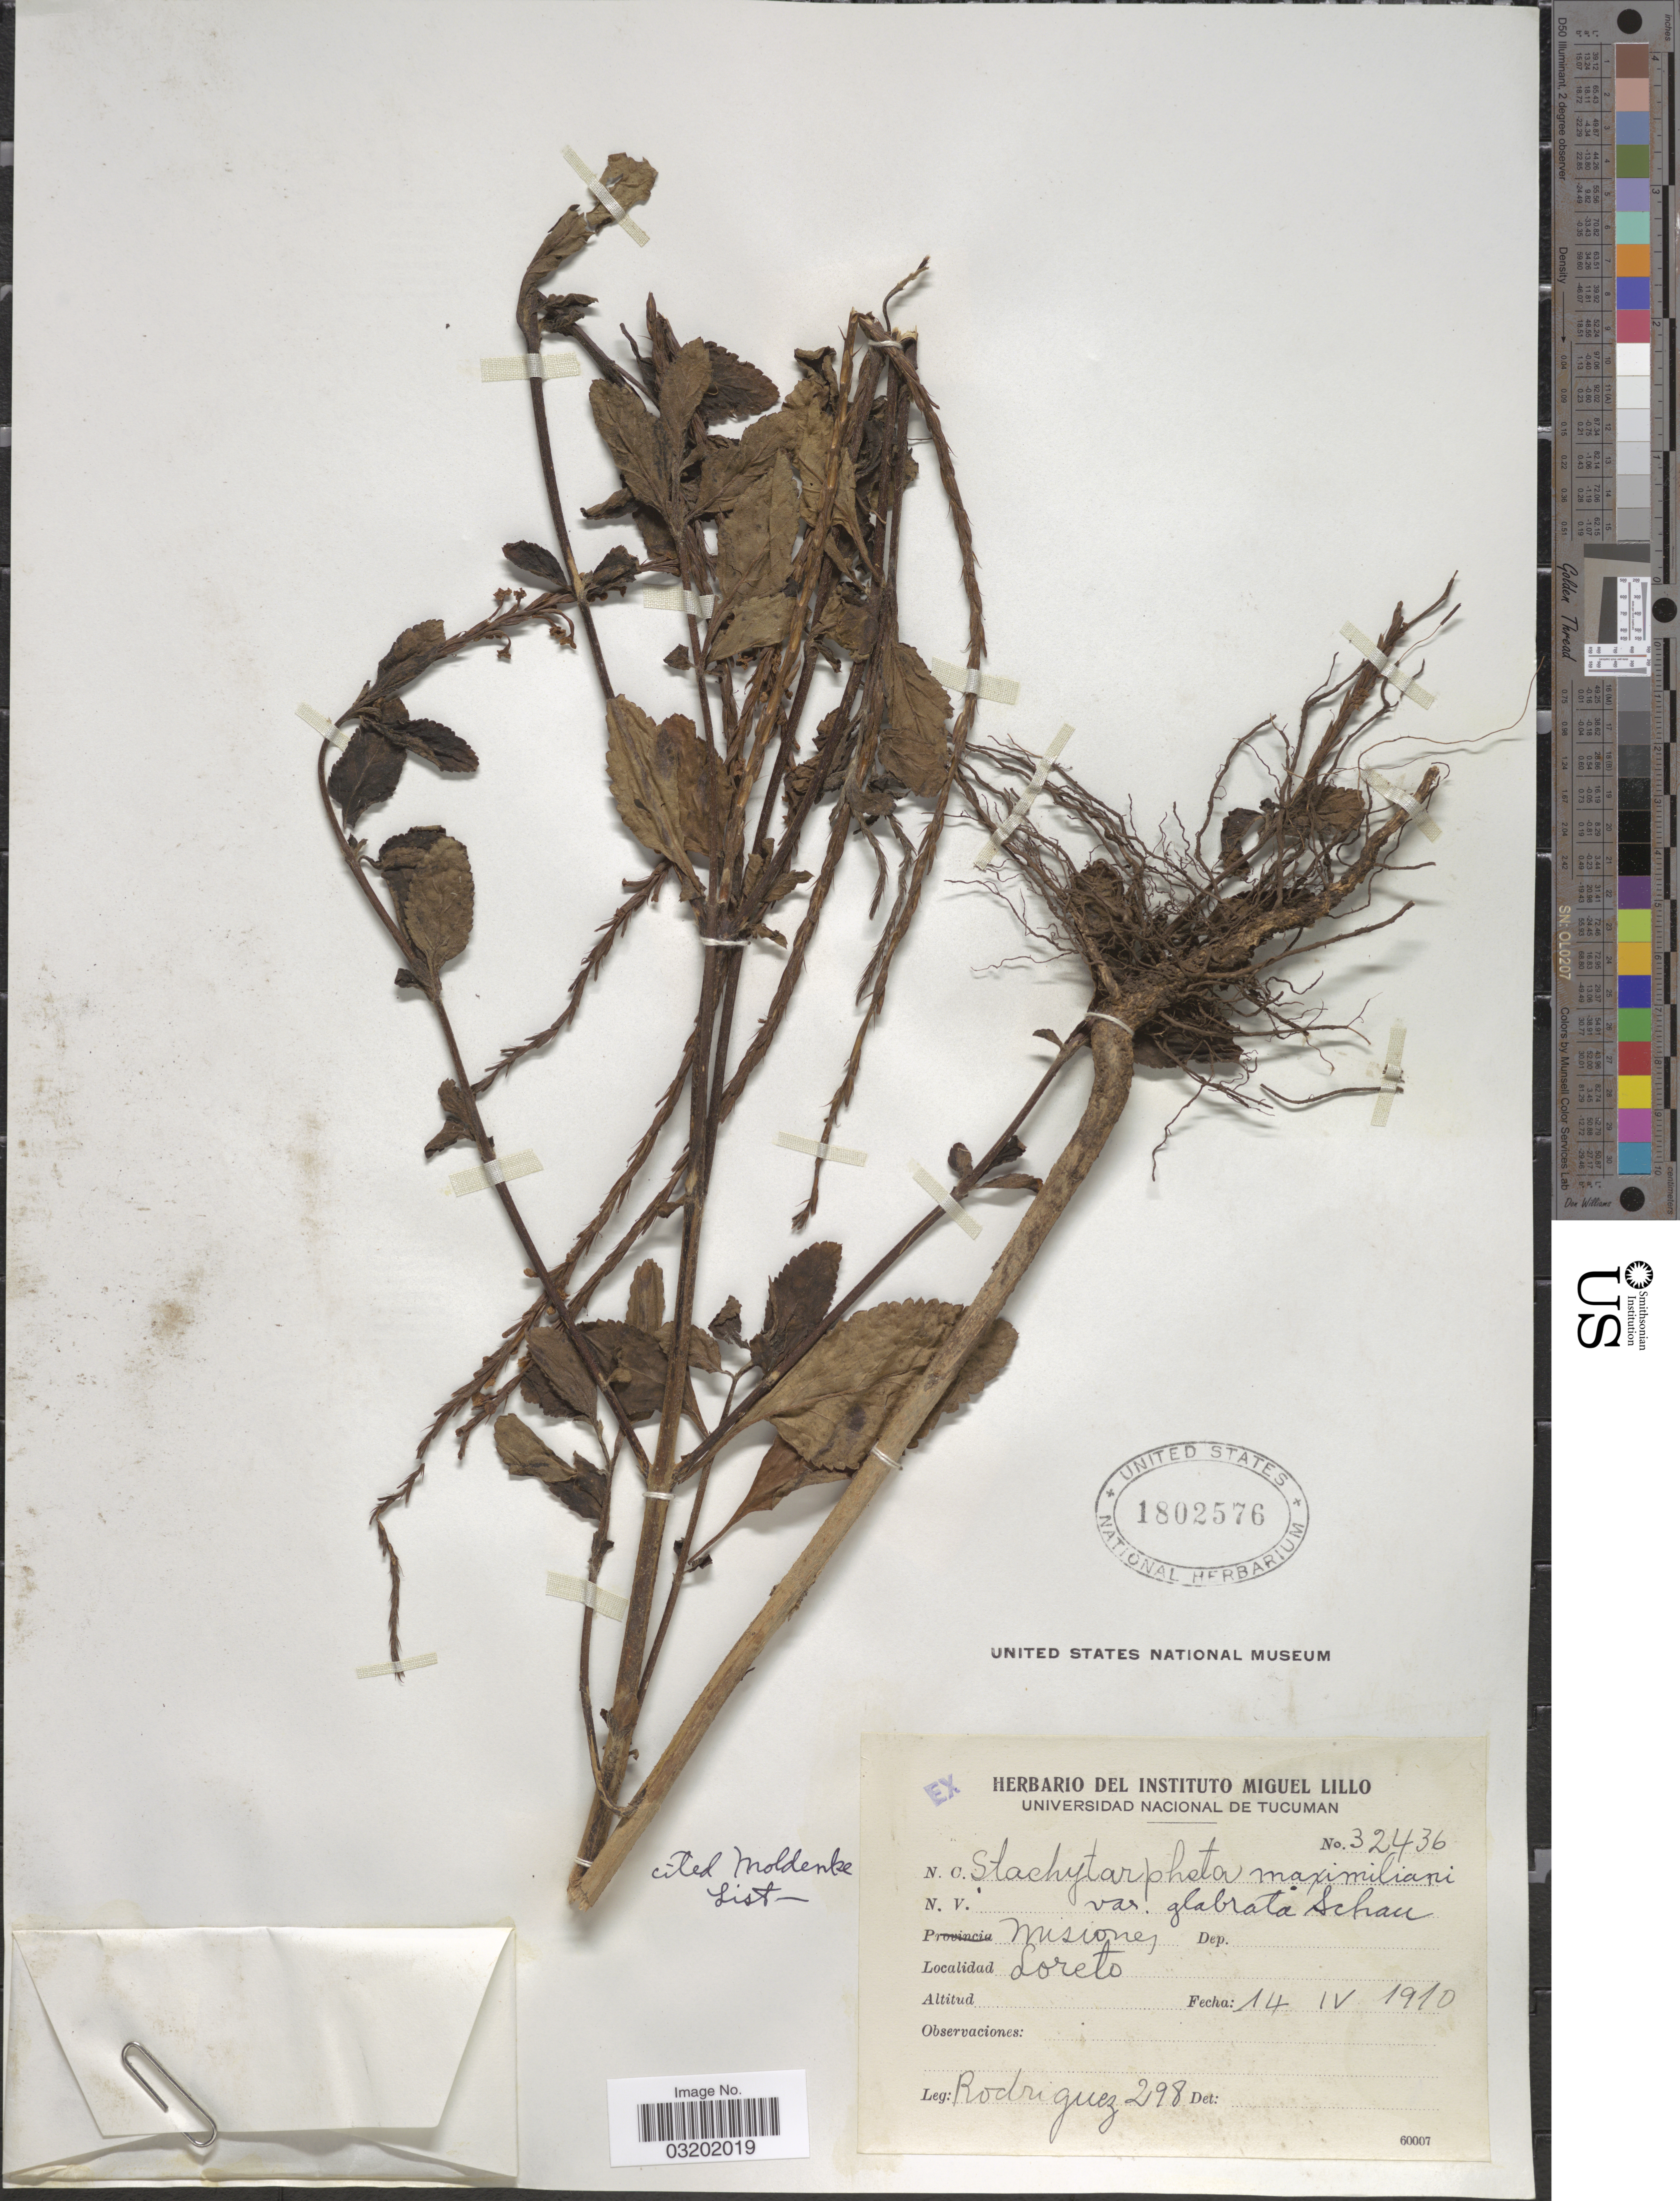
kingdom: Plantae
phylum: Tracheophyta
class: Magnoliopsida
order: Lamiales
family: Verbenaceae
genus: Stachytarpheta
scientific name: Stachytarpheta maximiliani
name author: Schauer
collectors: Rodriguez, --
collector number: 32436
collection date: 1910-04-14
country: Argentina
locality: Misiones. Loreto.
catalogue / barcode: US 1802576